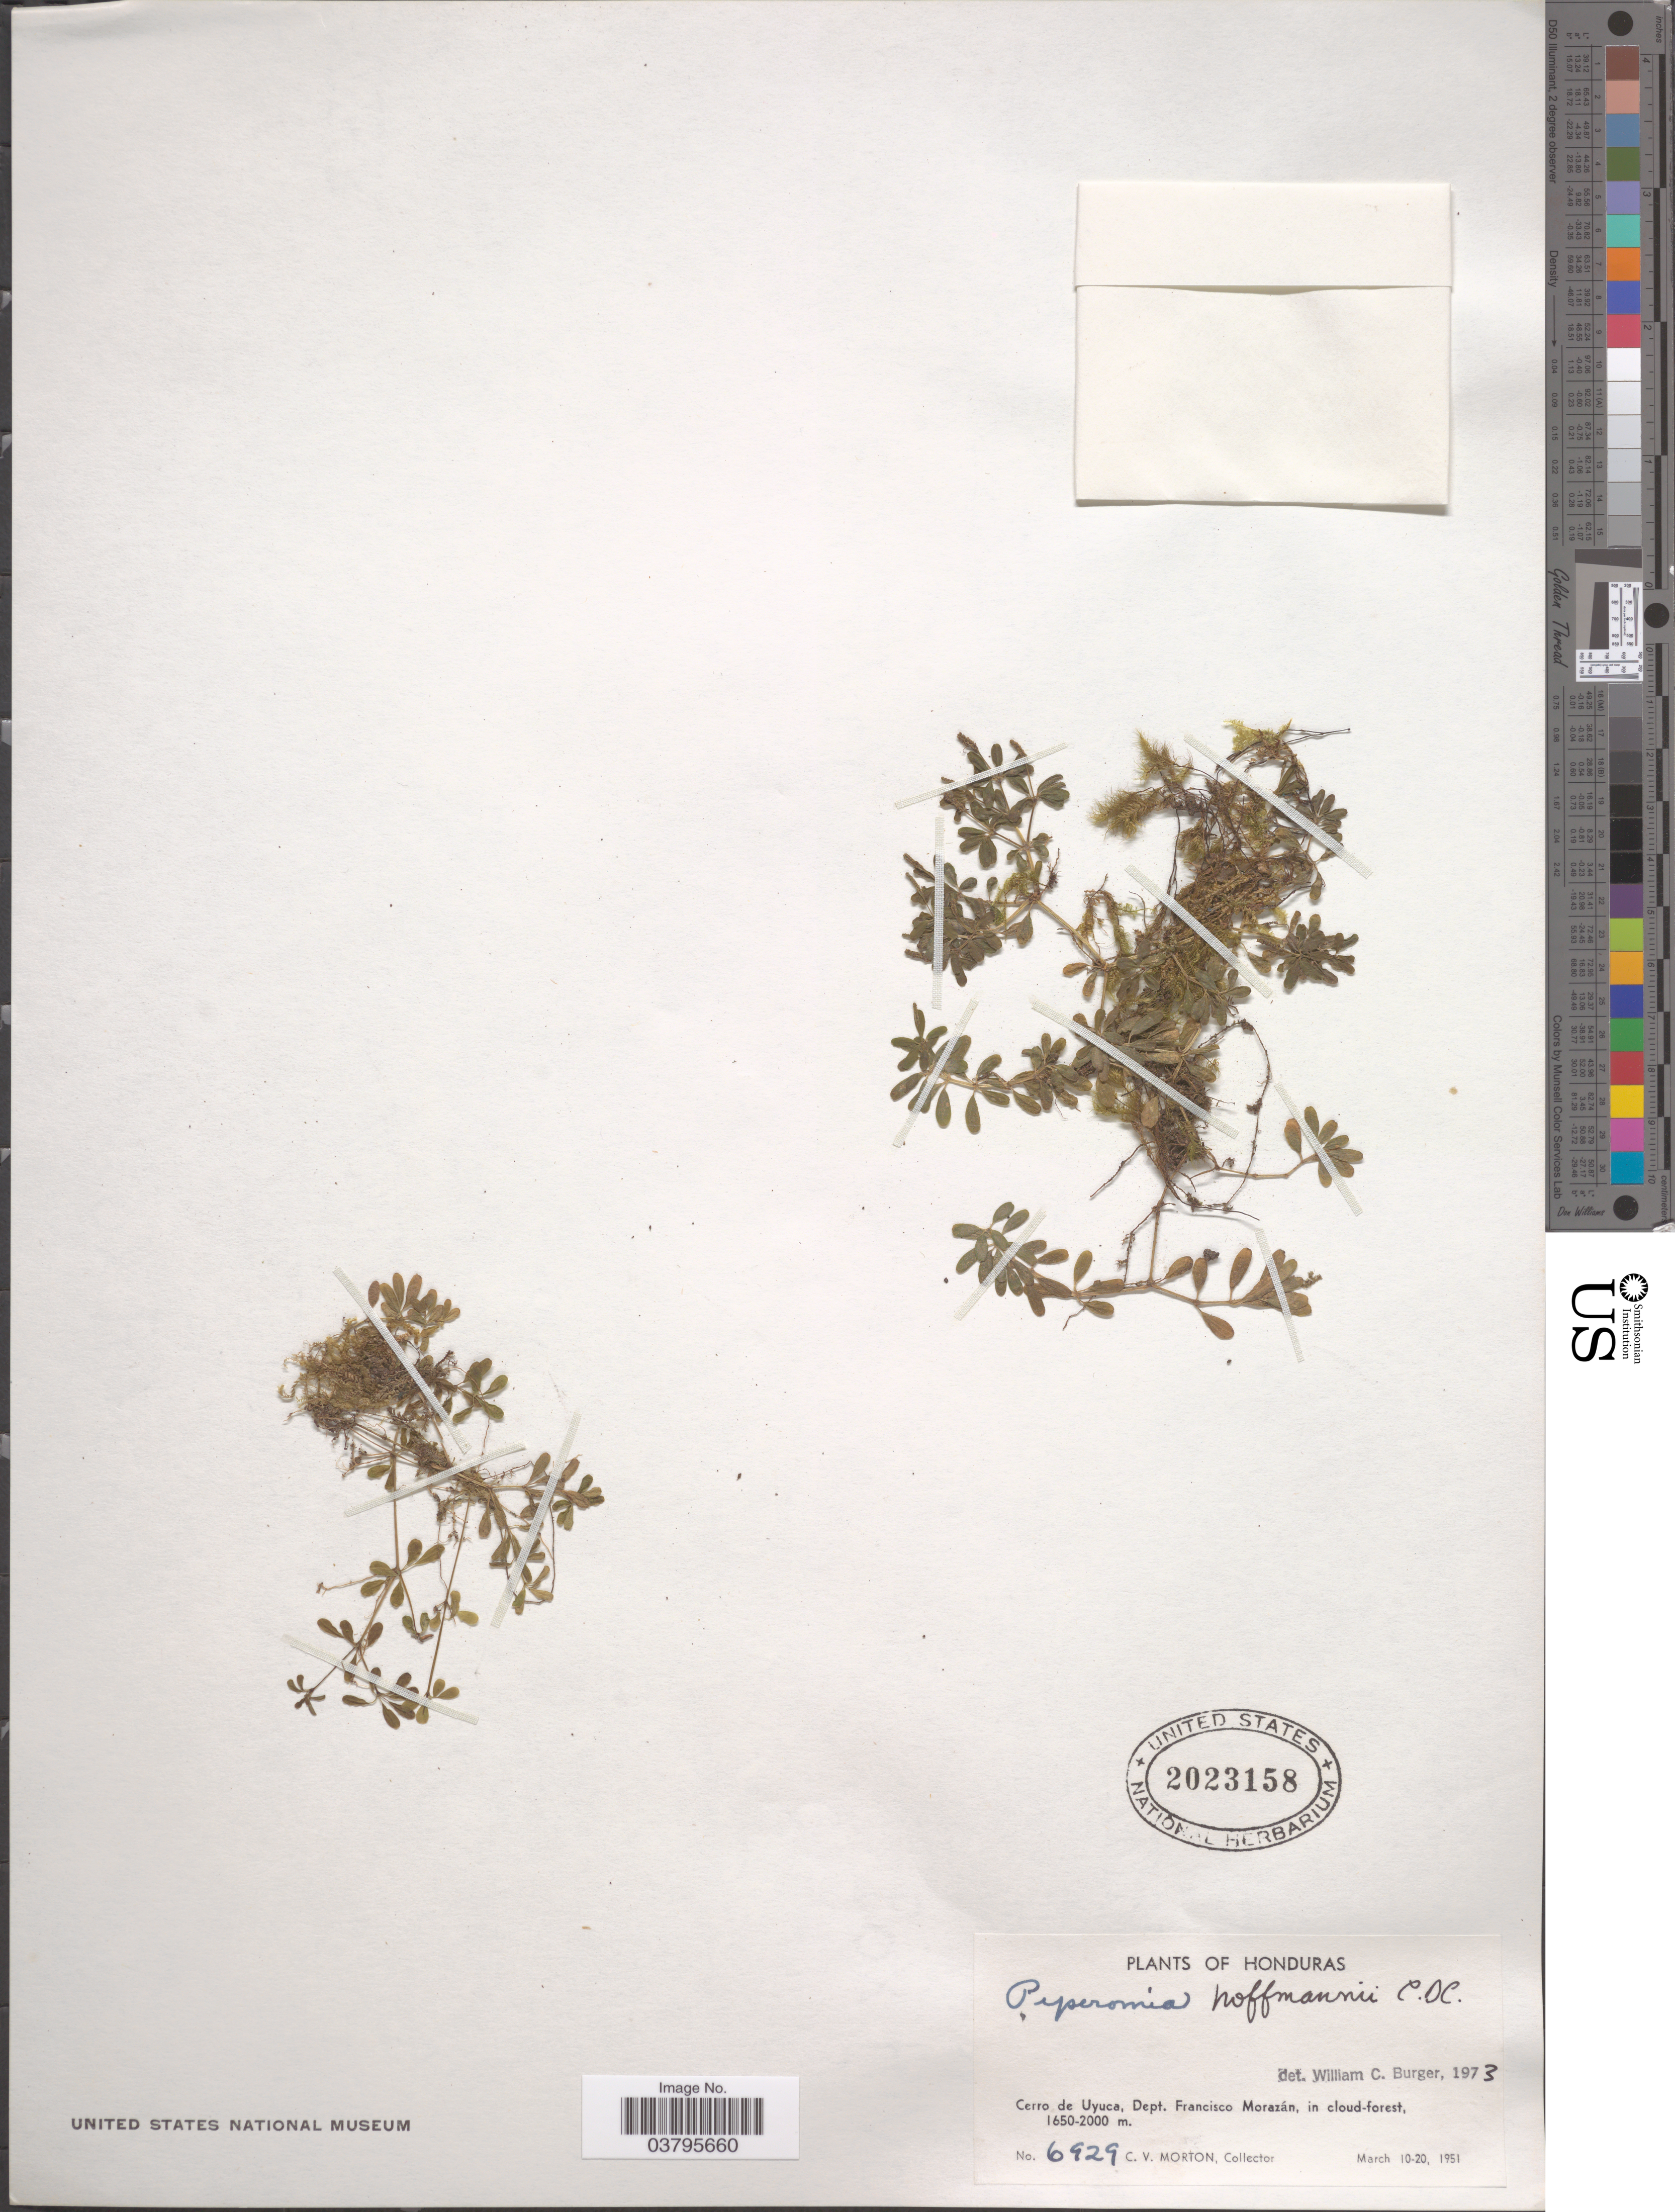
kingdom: Plantae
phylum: Tracheophyta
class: Magnoliopsida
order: Piperales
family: Piperaceae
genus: Peperomia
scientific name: Peperomia tenerrima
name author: Schltdl. & Cham.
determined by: Jiménez, José Estaban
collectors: C. V. Morton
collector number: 6929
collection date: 1951-03-10/1951-03-20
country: Honduras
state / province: Fco. Morazán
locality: Cerro de Uyuca, Dept. Francisco Morazán.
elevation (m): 1650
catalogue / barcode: US 2023158